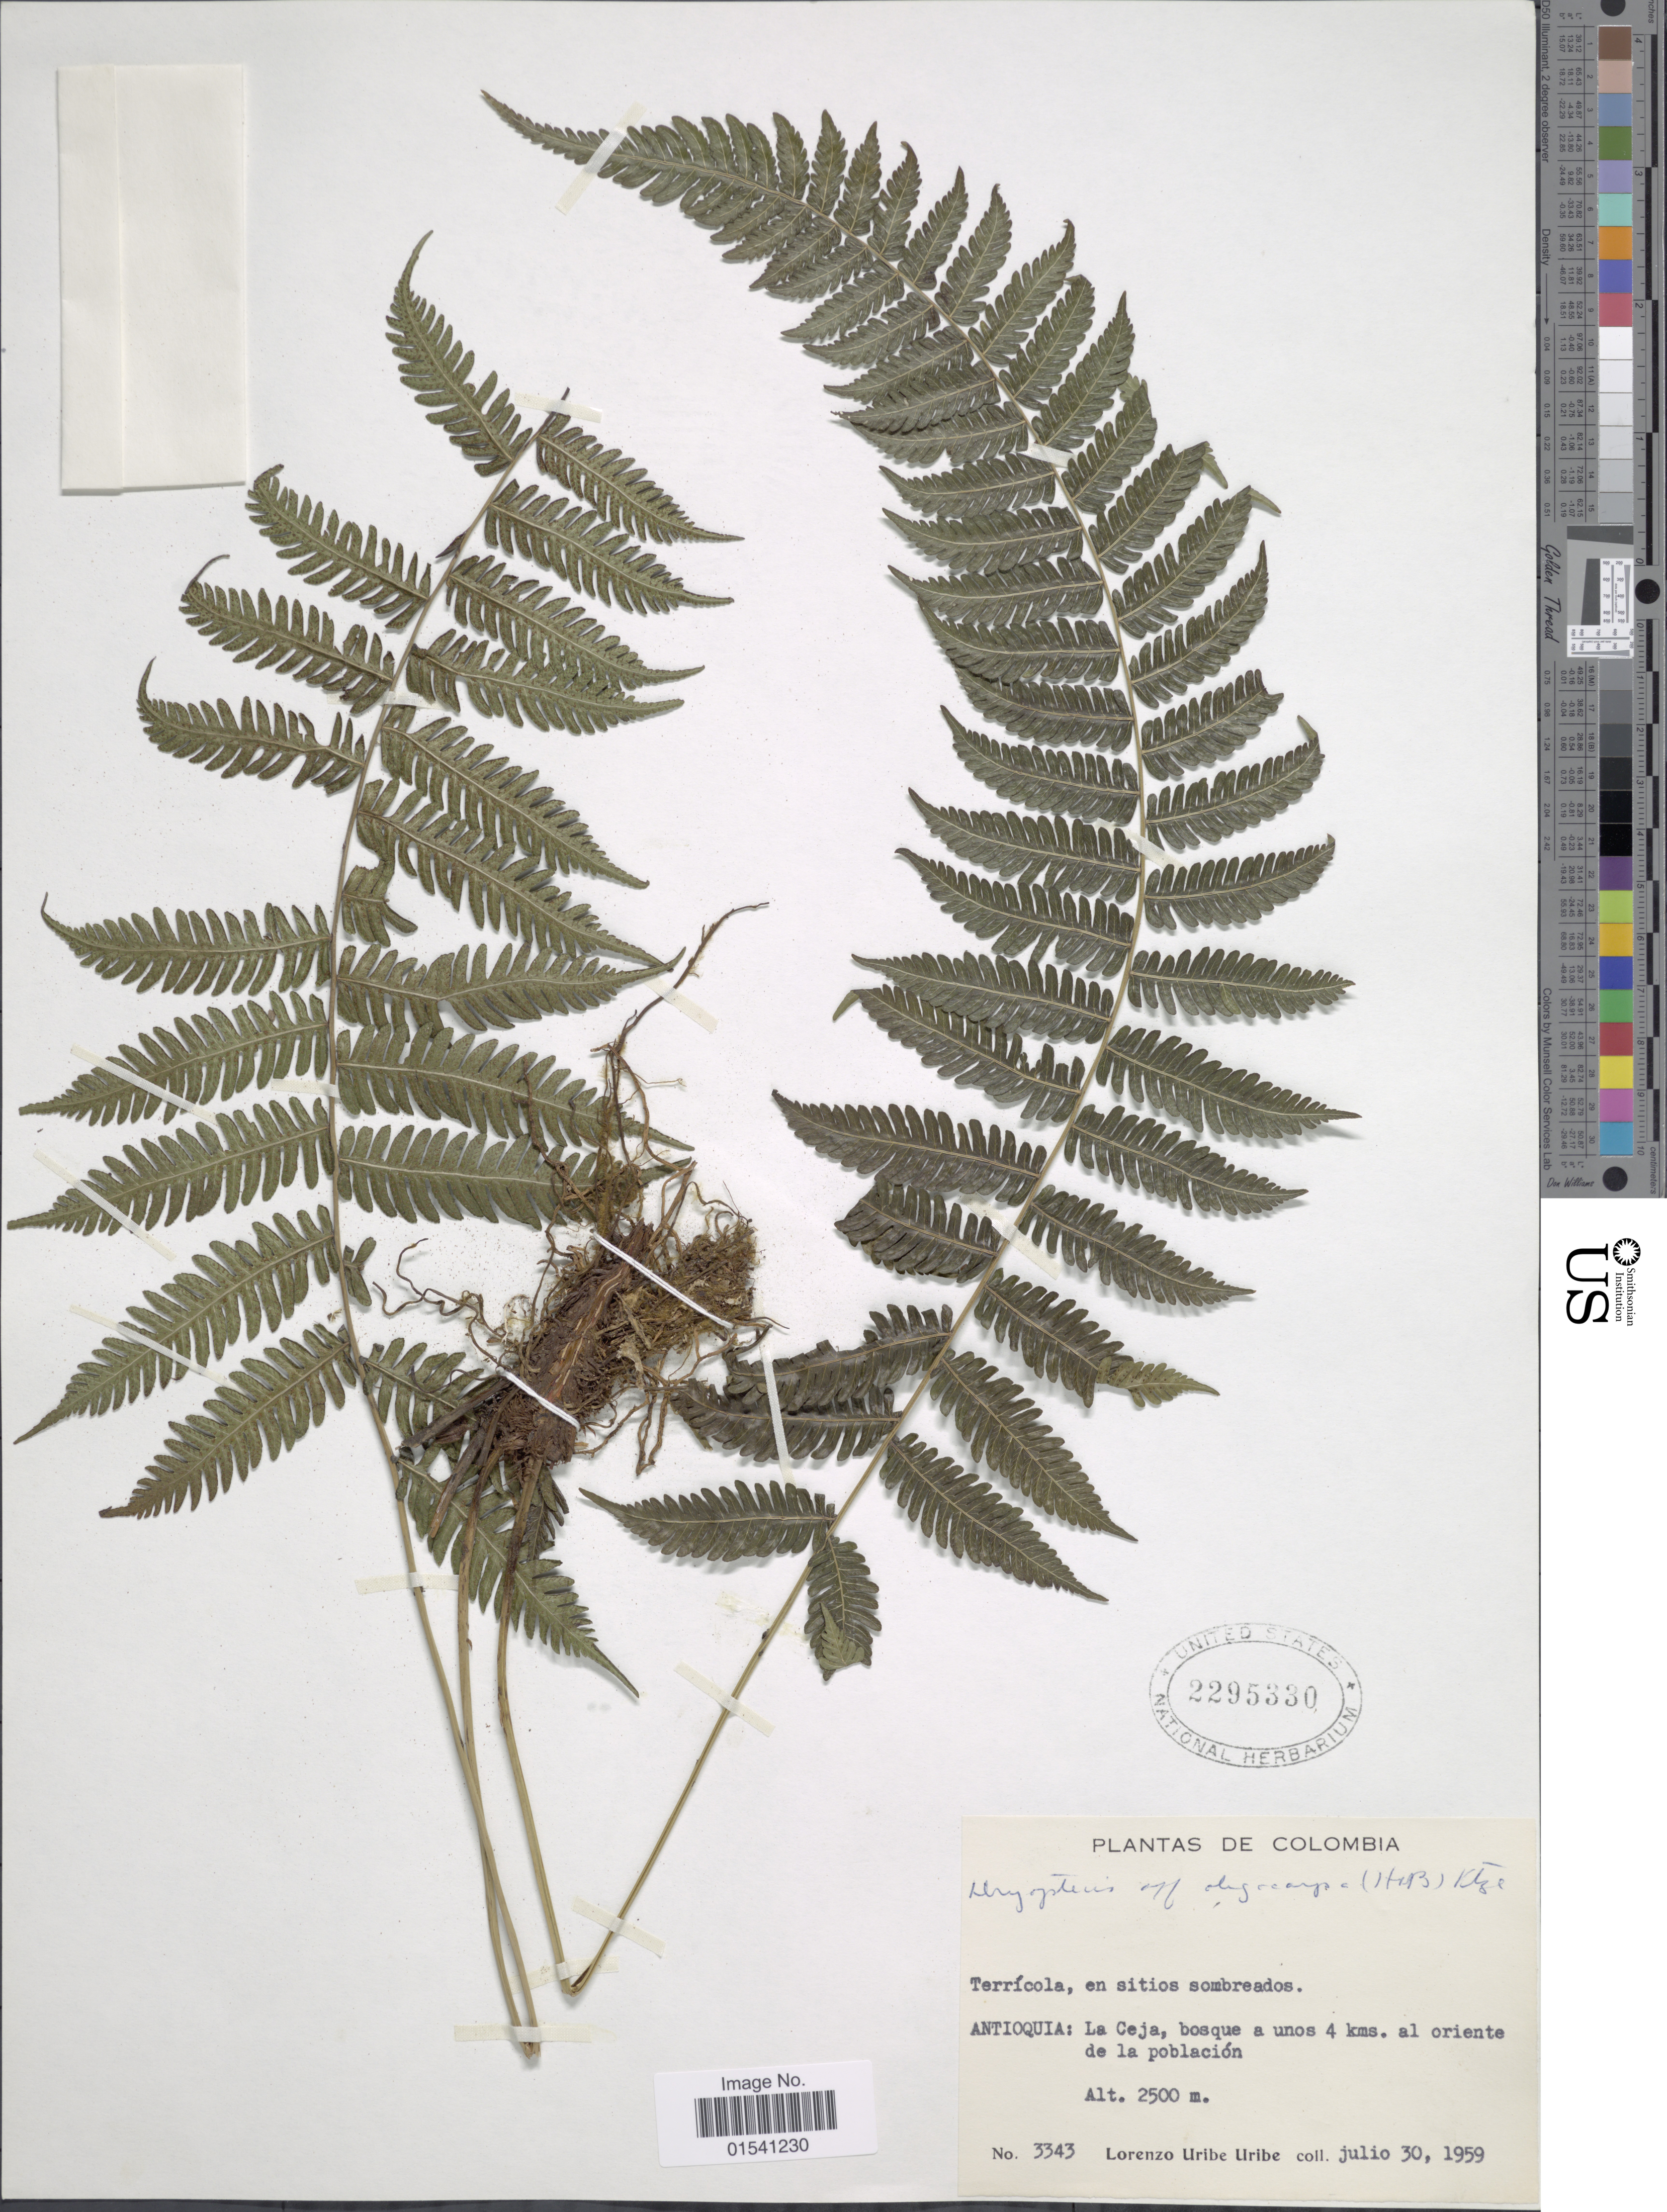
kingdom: Plantae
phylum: Tracheophyta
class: Polypodiopsida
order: Polypodiales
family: Thelypteridaceae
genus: Amauropelta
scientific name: Amauropelta sp.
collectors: L. Uribe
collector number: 3343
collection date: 1959-07-30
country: Colombia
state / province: Antioquia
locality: La Ceja, bosque, a unos 4 kms. al oriente de la población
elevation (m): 2500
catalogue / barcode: US 2295330